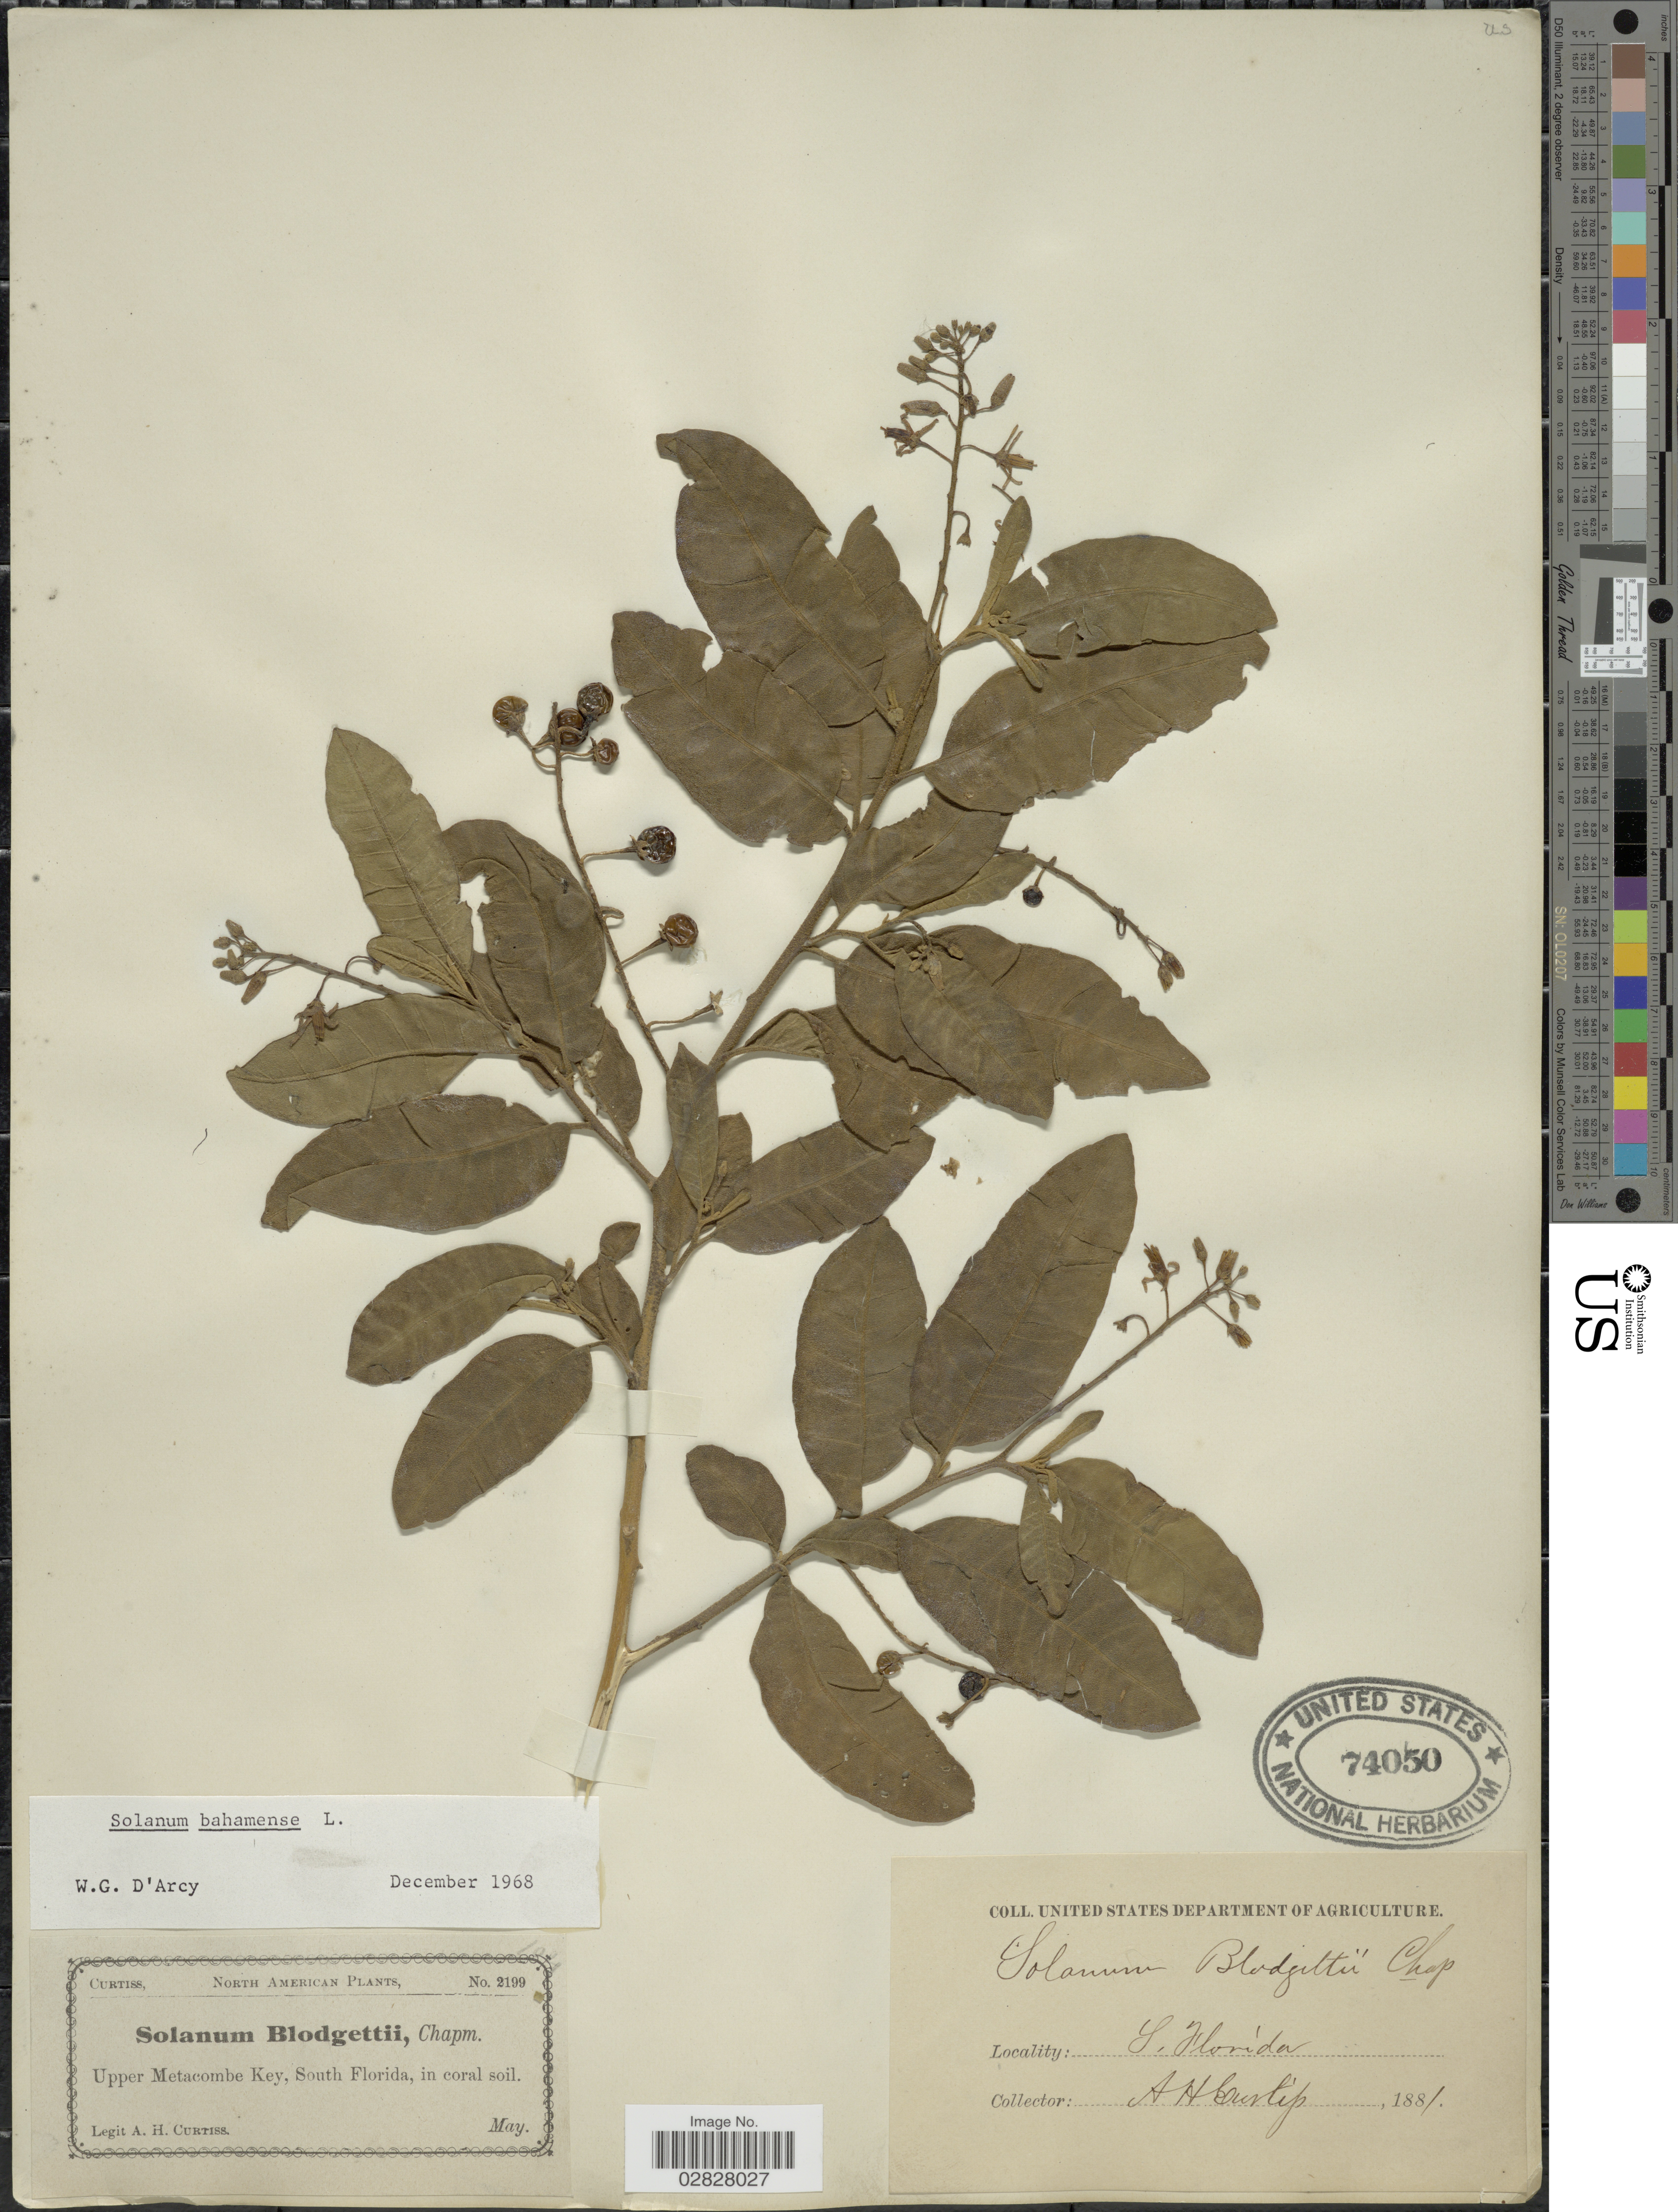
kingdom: Plantae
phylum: Tracheophyta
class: Magnoliopsida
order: Solanales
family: Solanaceae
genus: Solanum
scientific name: Solanum bahamense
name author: L.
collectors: A. H. Curtiss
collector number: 2199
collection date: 1881-05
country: United States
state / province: Florida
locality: Upper Metacombe Key, South Florida.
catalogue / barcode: US 74050